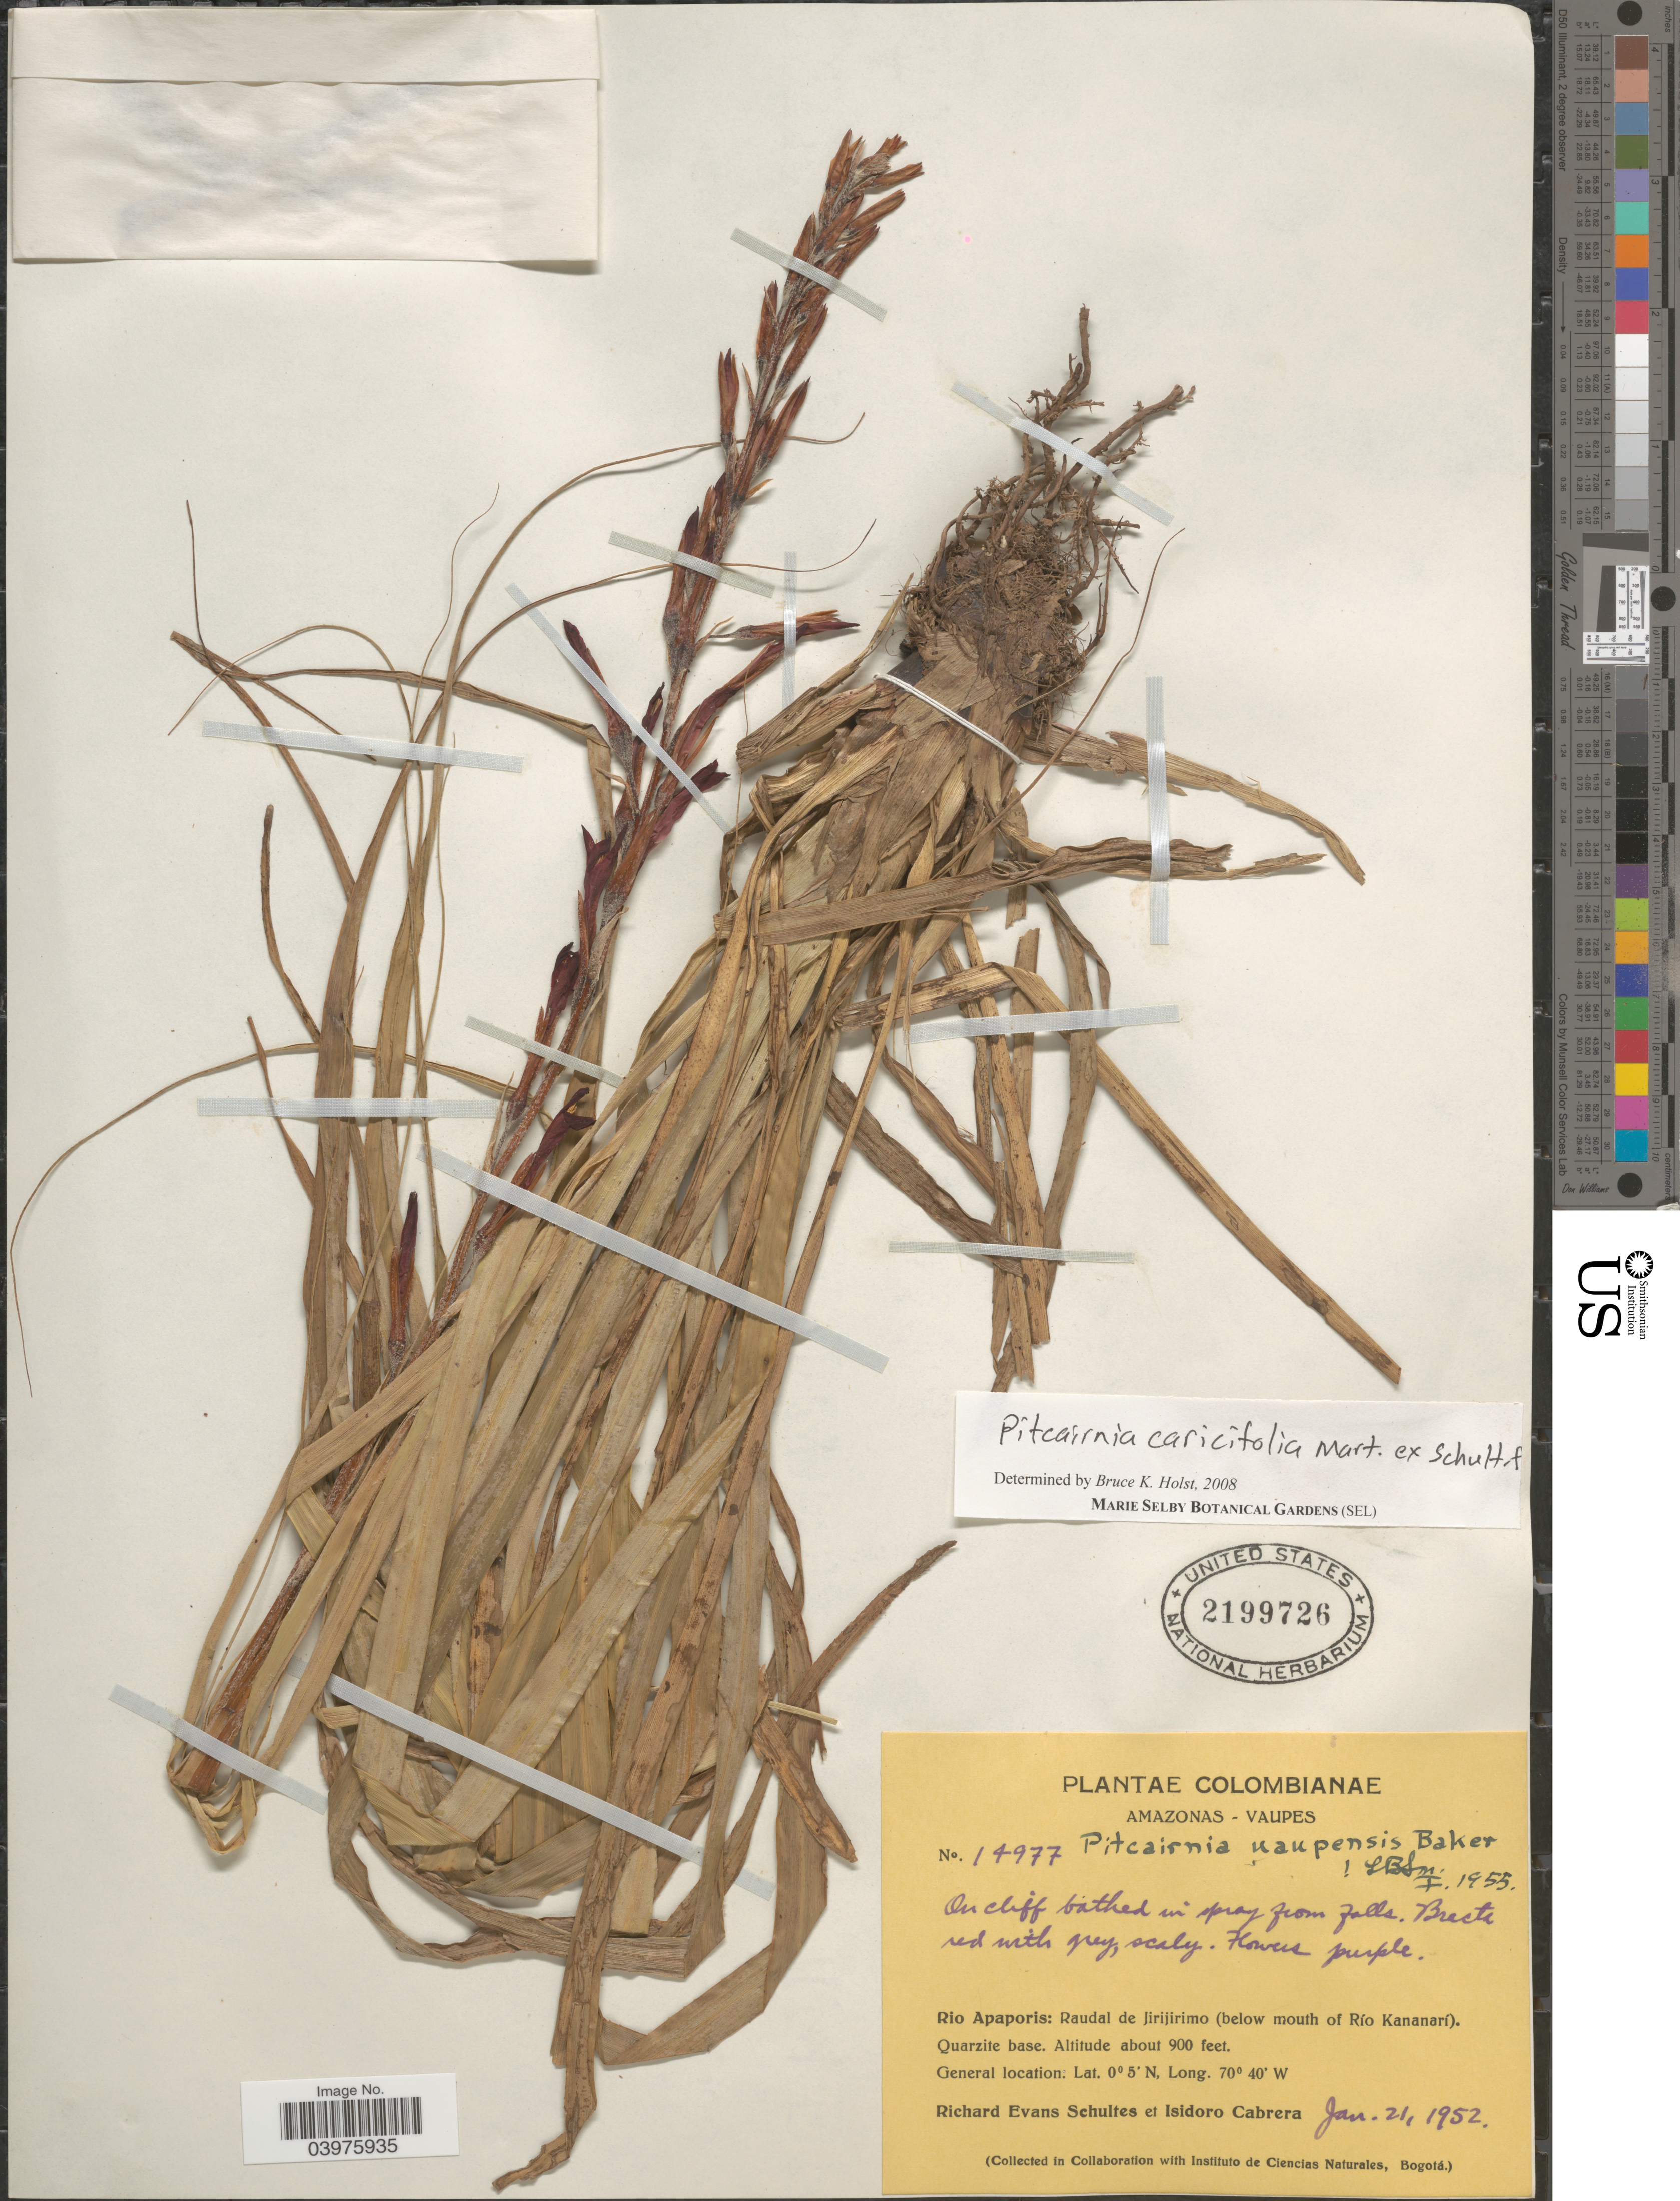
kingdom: Plantae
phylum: Tracheophyta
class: Liliopsida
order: Poales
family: Bromeliaceae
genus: Pitcairnia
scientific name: Pitcairnia caricifolia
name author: Mart. ex Schult. f.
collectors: R. E. Schultes & I. Cabrera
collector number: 14977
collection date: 1952-01-21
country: Colombia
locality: Amazonas - Vaupes. Rio Apaporis: Raudal de Jirijirimo (below mouth of Río Kananarí). Quarzite base.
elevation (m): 274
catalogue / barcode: US 2199726